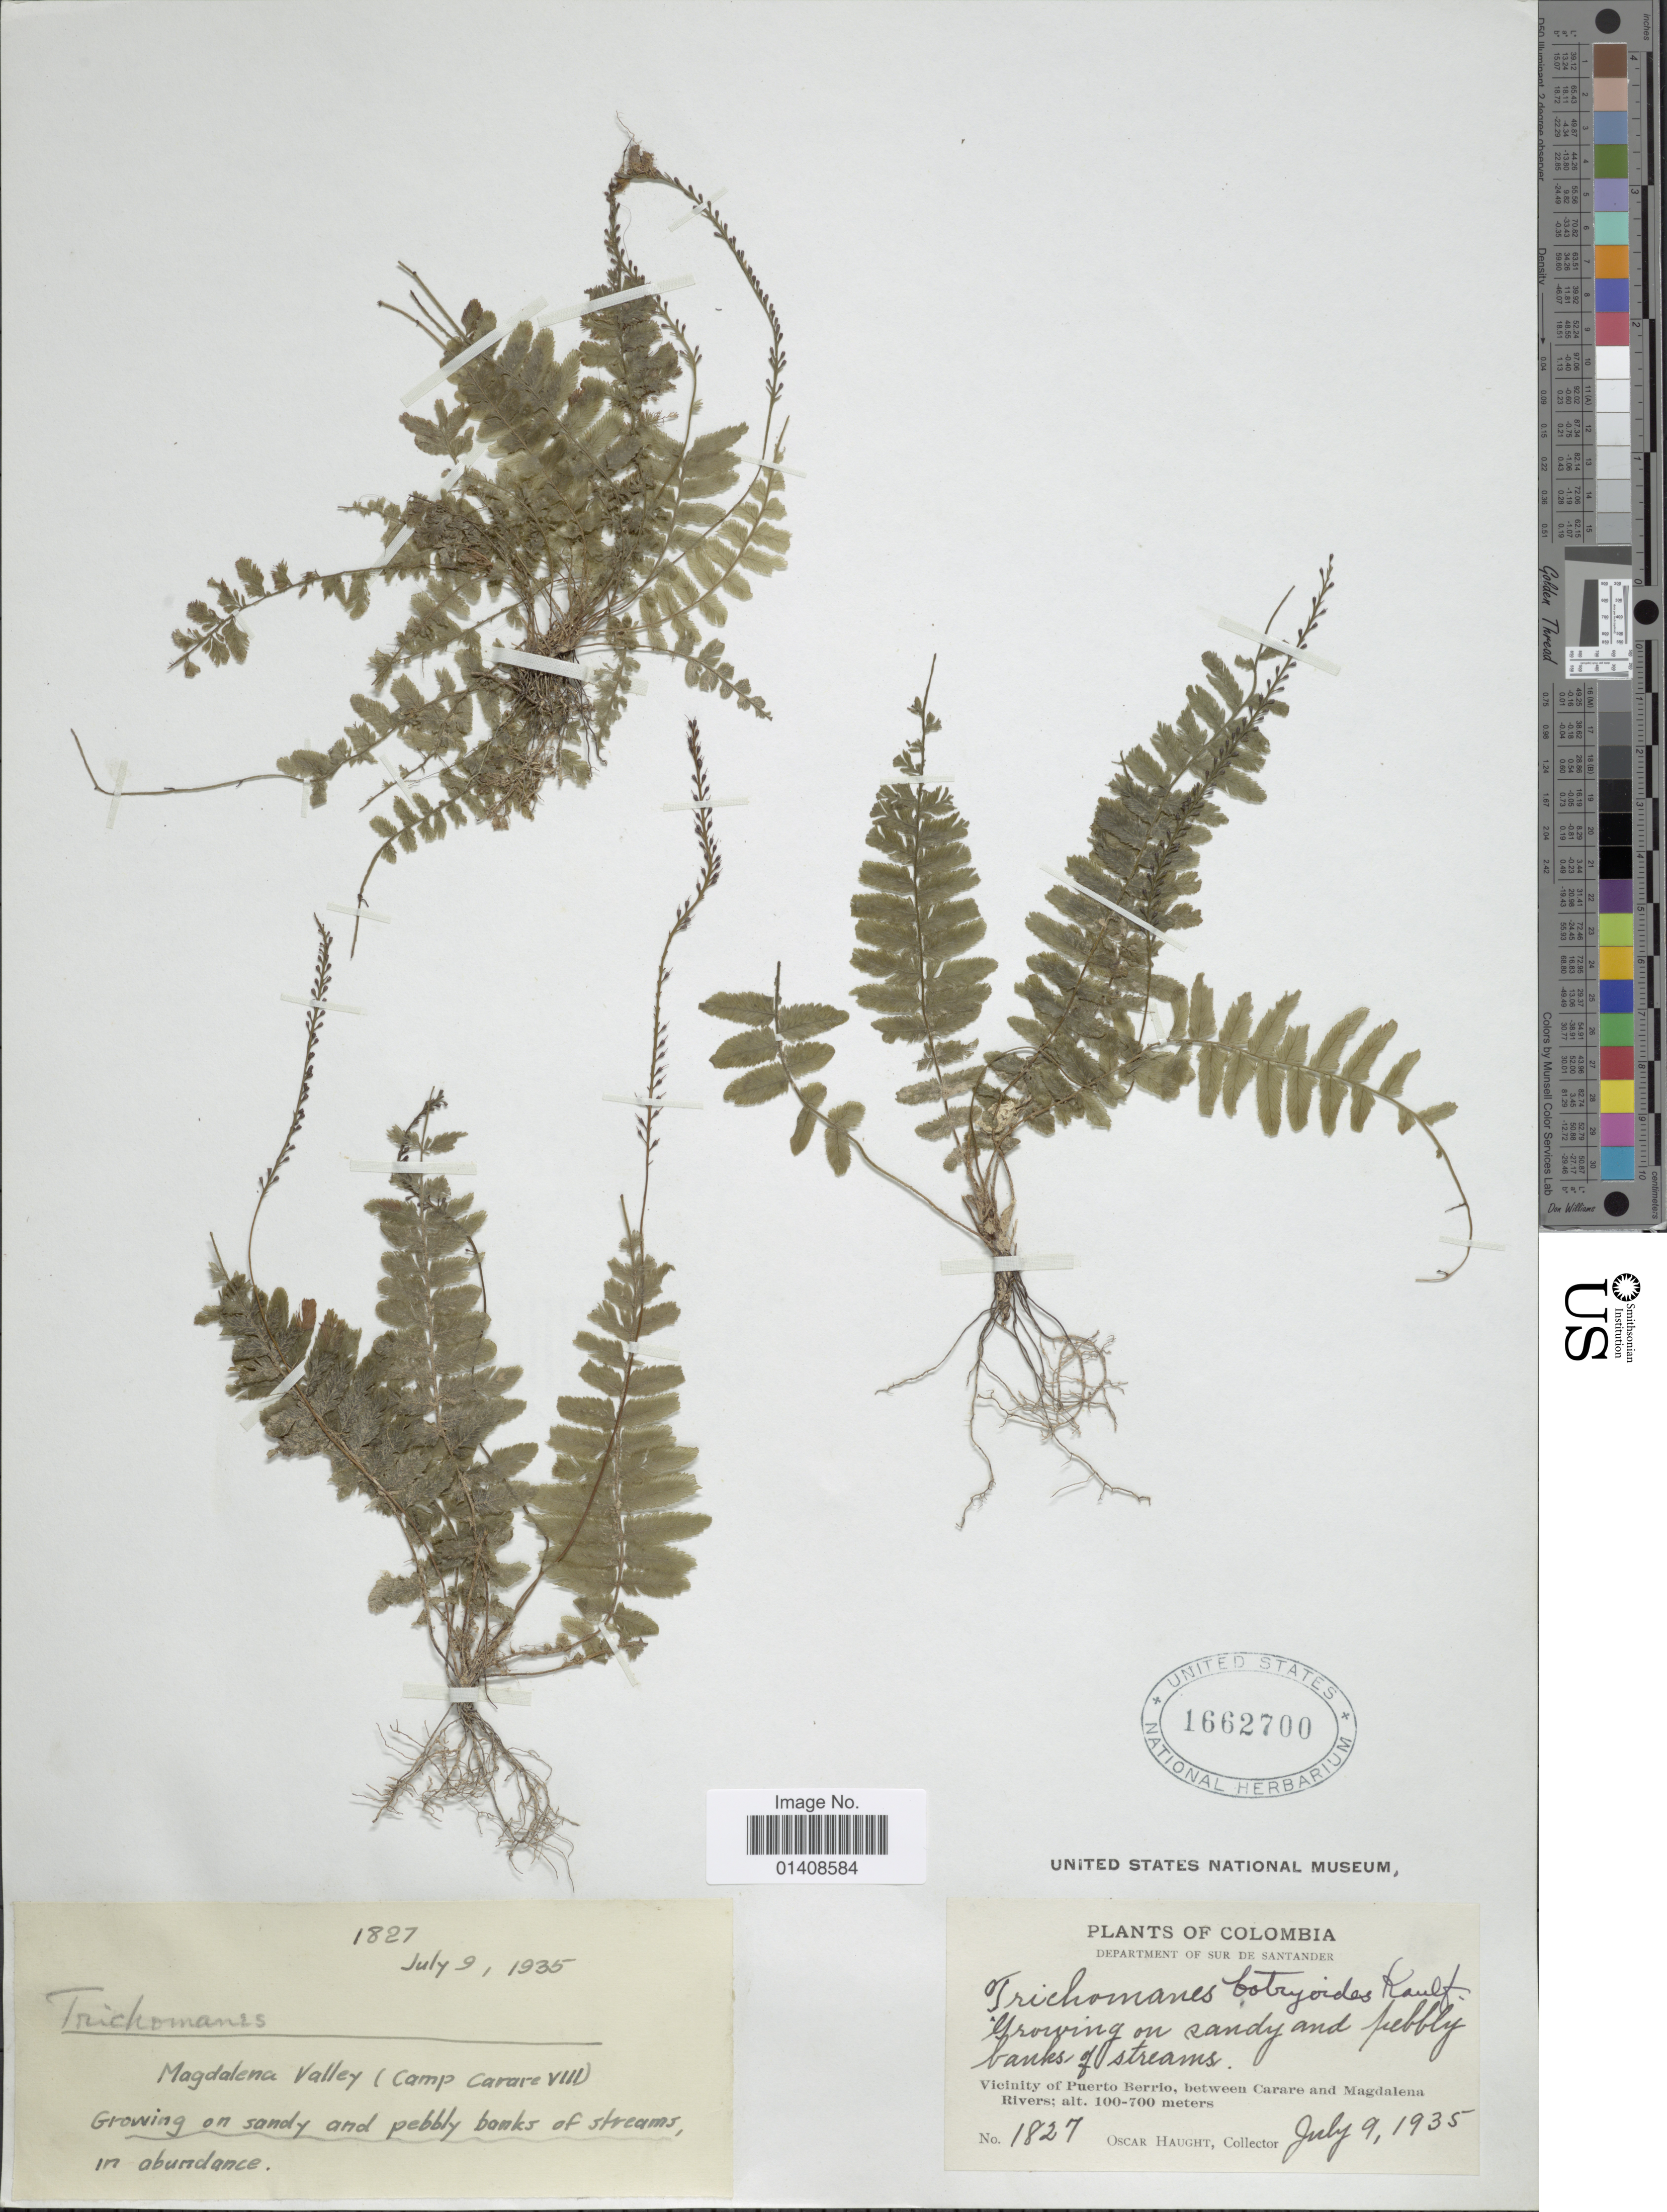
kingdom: Plantae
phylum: Tracheophyta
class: Polypodiopsida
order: Hymenophyllales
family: Hymenophyllaceae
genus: Trichomanes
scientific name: Trichomanes botryoides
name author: Kaulf.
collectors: O. L. Haught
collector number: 1827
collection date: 1935-07-09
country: Colombia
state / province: Santander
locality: Department of Sur de Santander, Vicinity of Puerto Berrio, between carare and Magdalena Rivers. Magdalena Valley (Camp Carare VIII).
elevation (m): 100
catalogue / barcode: US 1662700